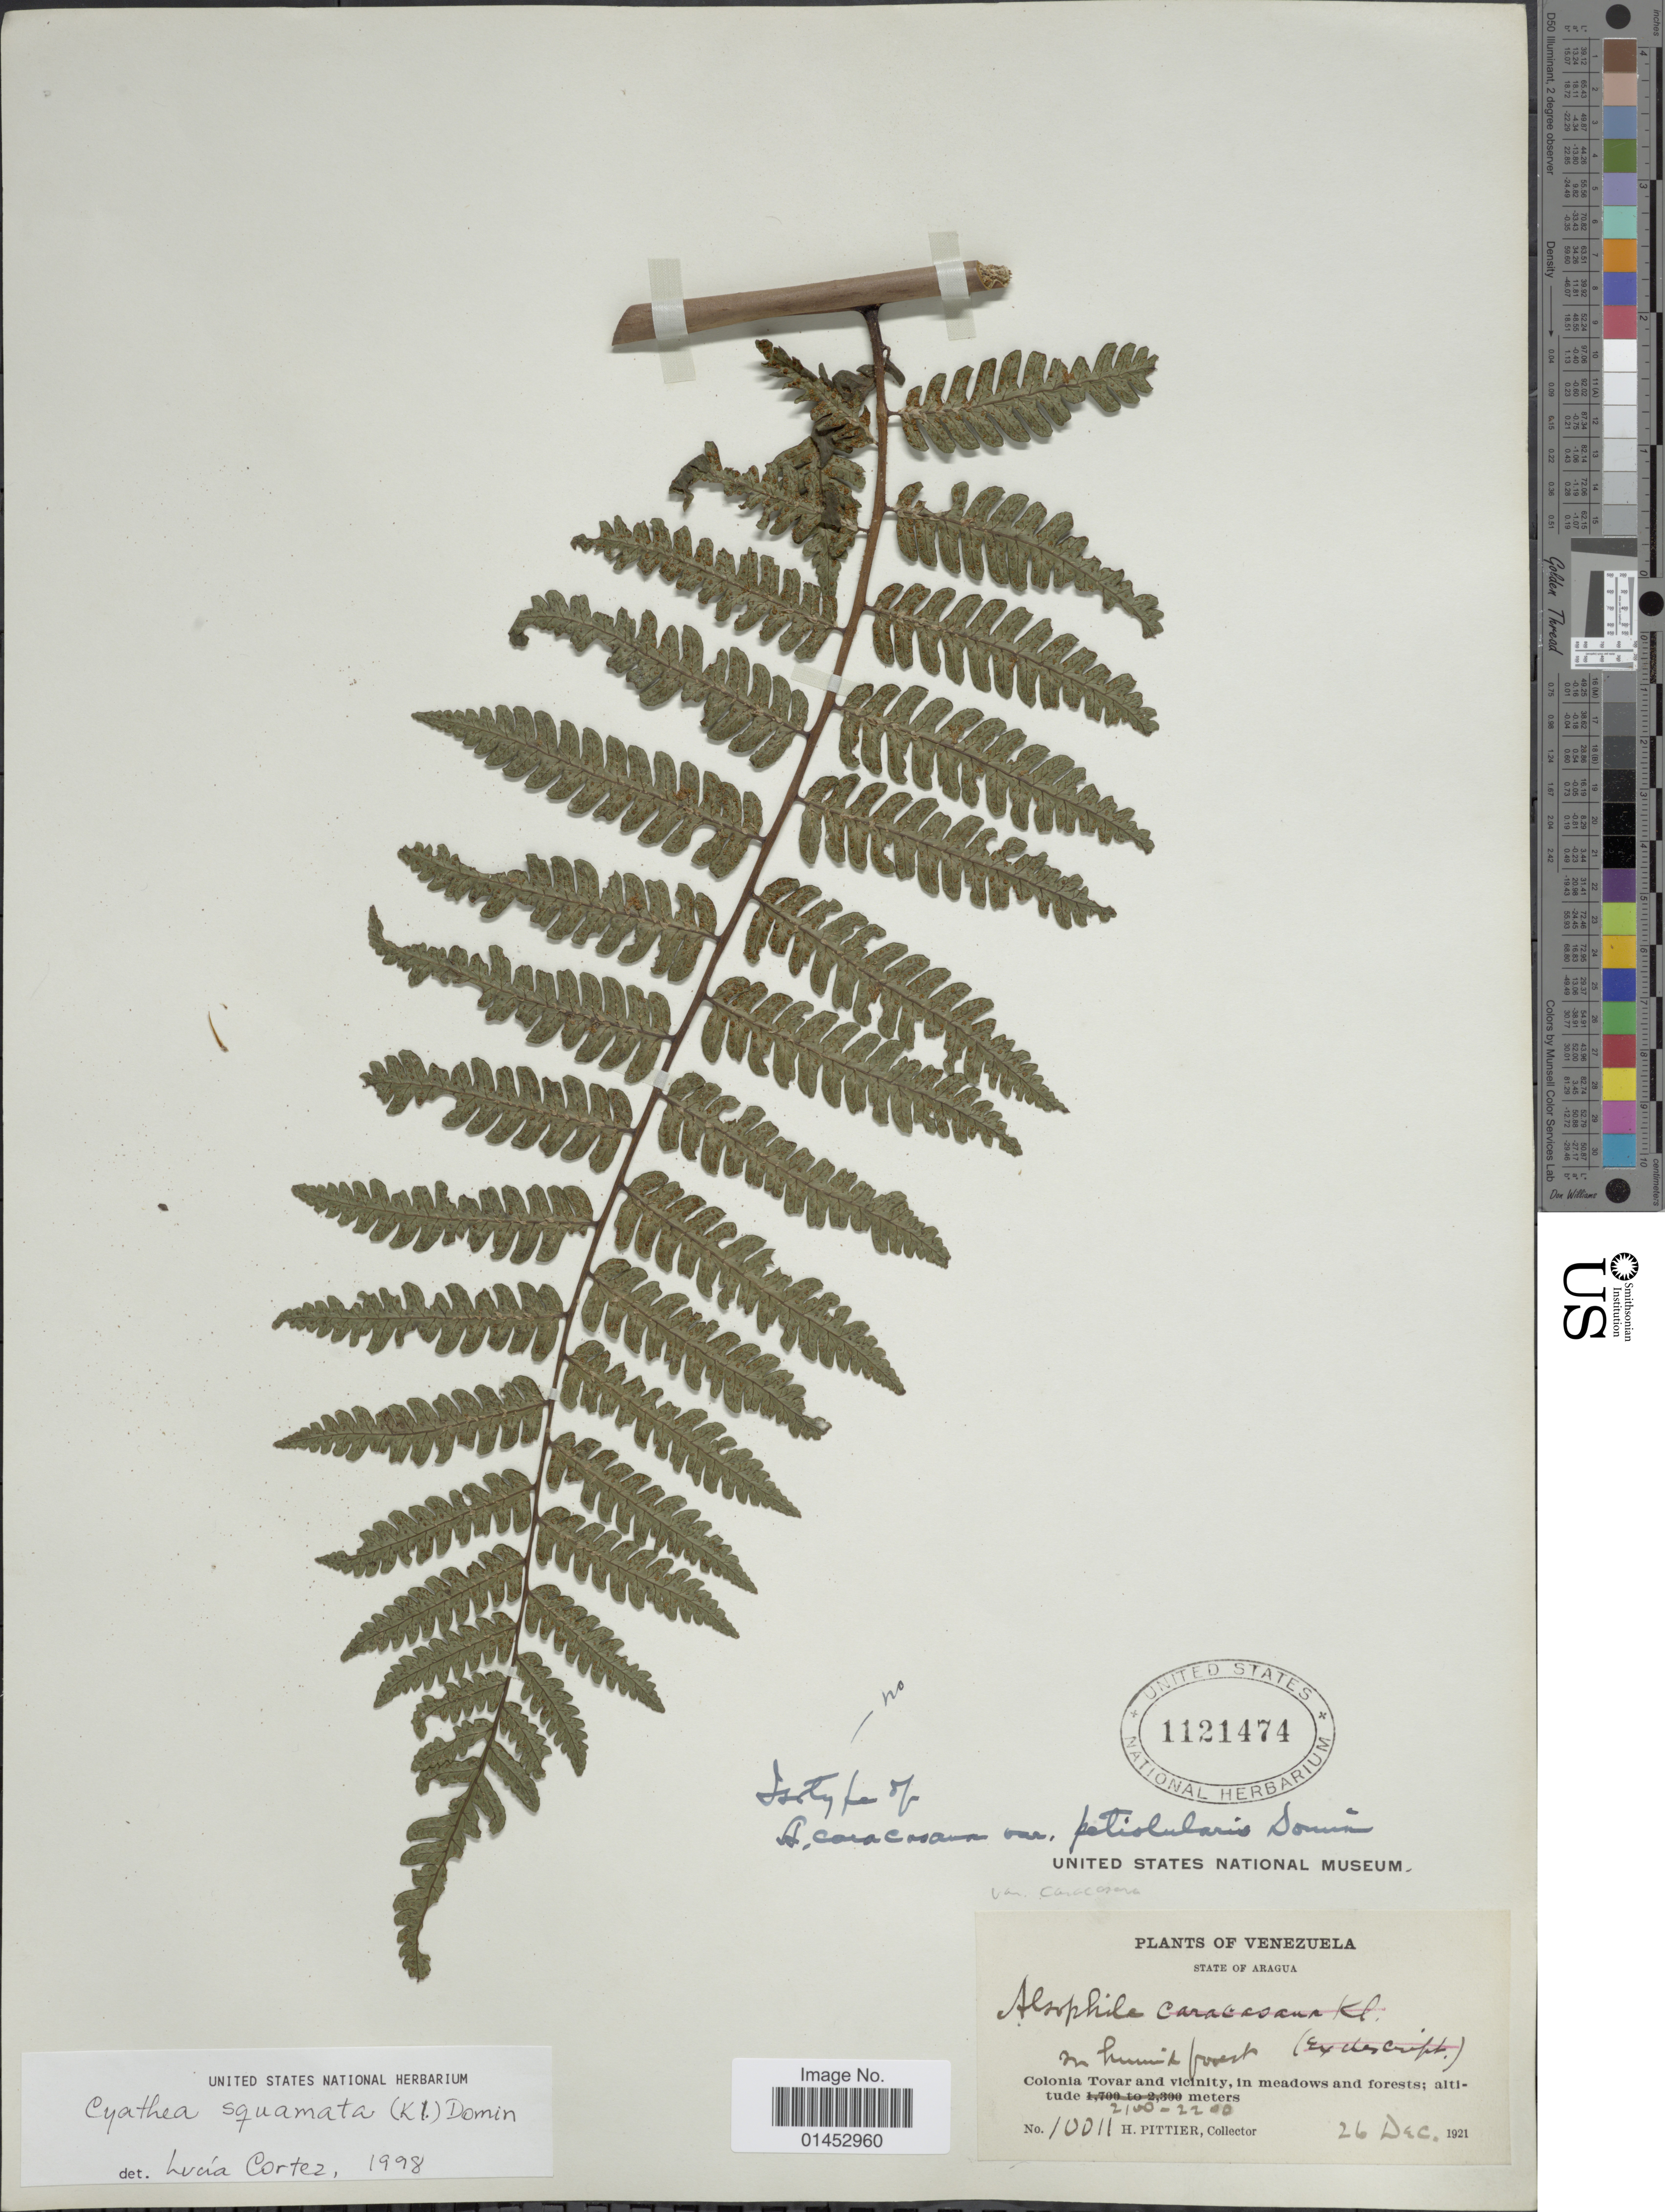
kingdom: Plantae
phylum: Tracheophyta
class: Polypodiopsida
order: Cyatheales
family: Cyatheaceae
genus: Cyathea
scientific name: Cyathea squamata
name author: (Klotzsch) Domin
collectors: H. F. Pittier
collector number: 10011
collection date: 1921-12-26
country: Venezuela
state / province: Aragua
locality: Colonia Tovar and vicinity, inmeadows and forests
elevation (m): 2100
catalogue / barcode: US 1121474